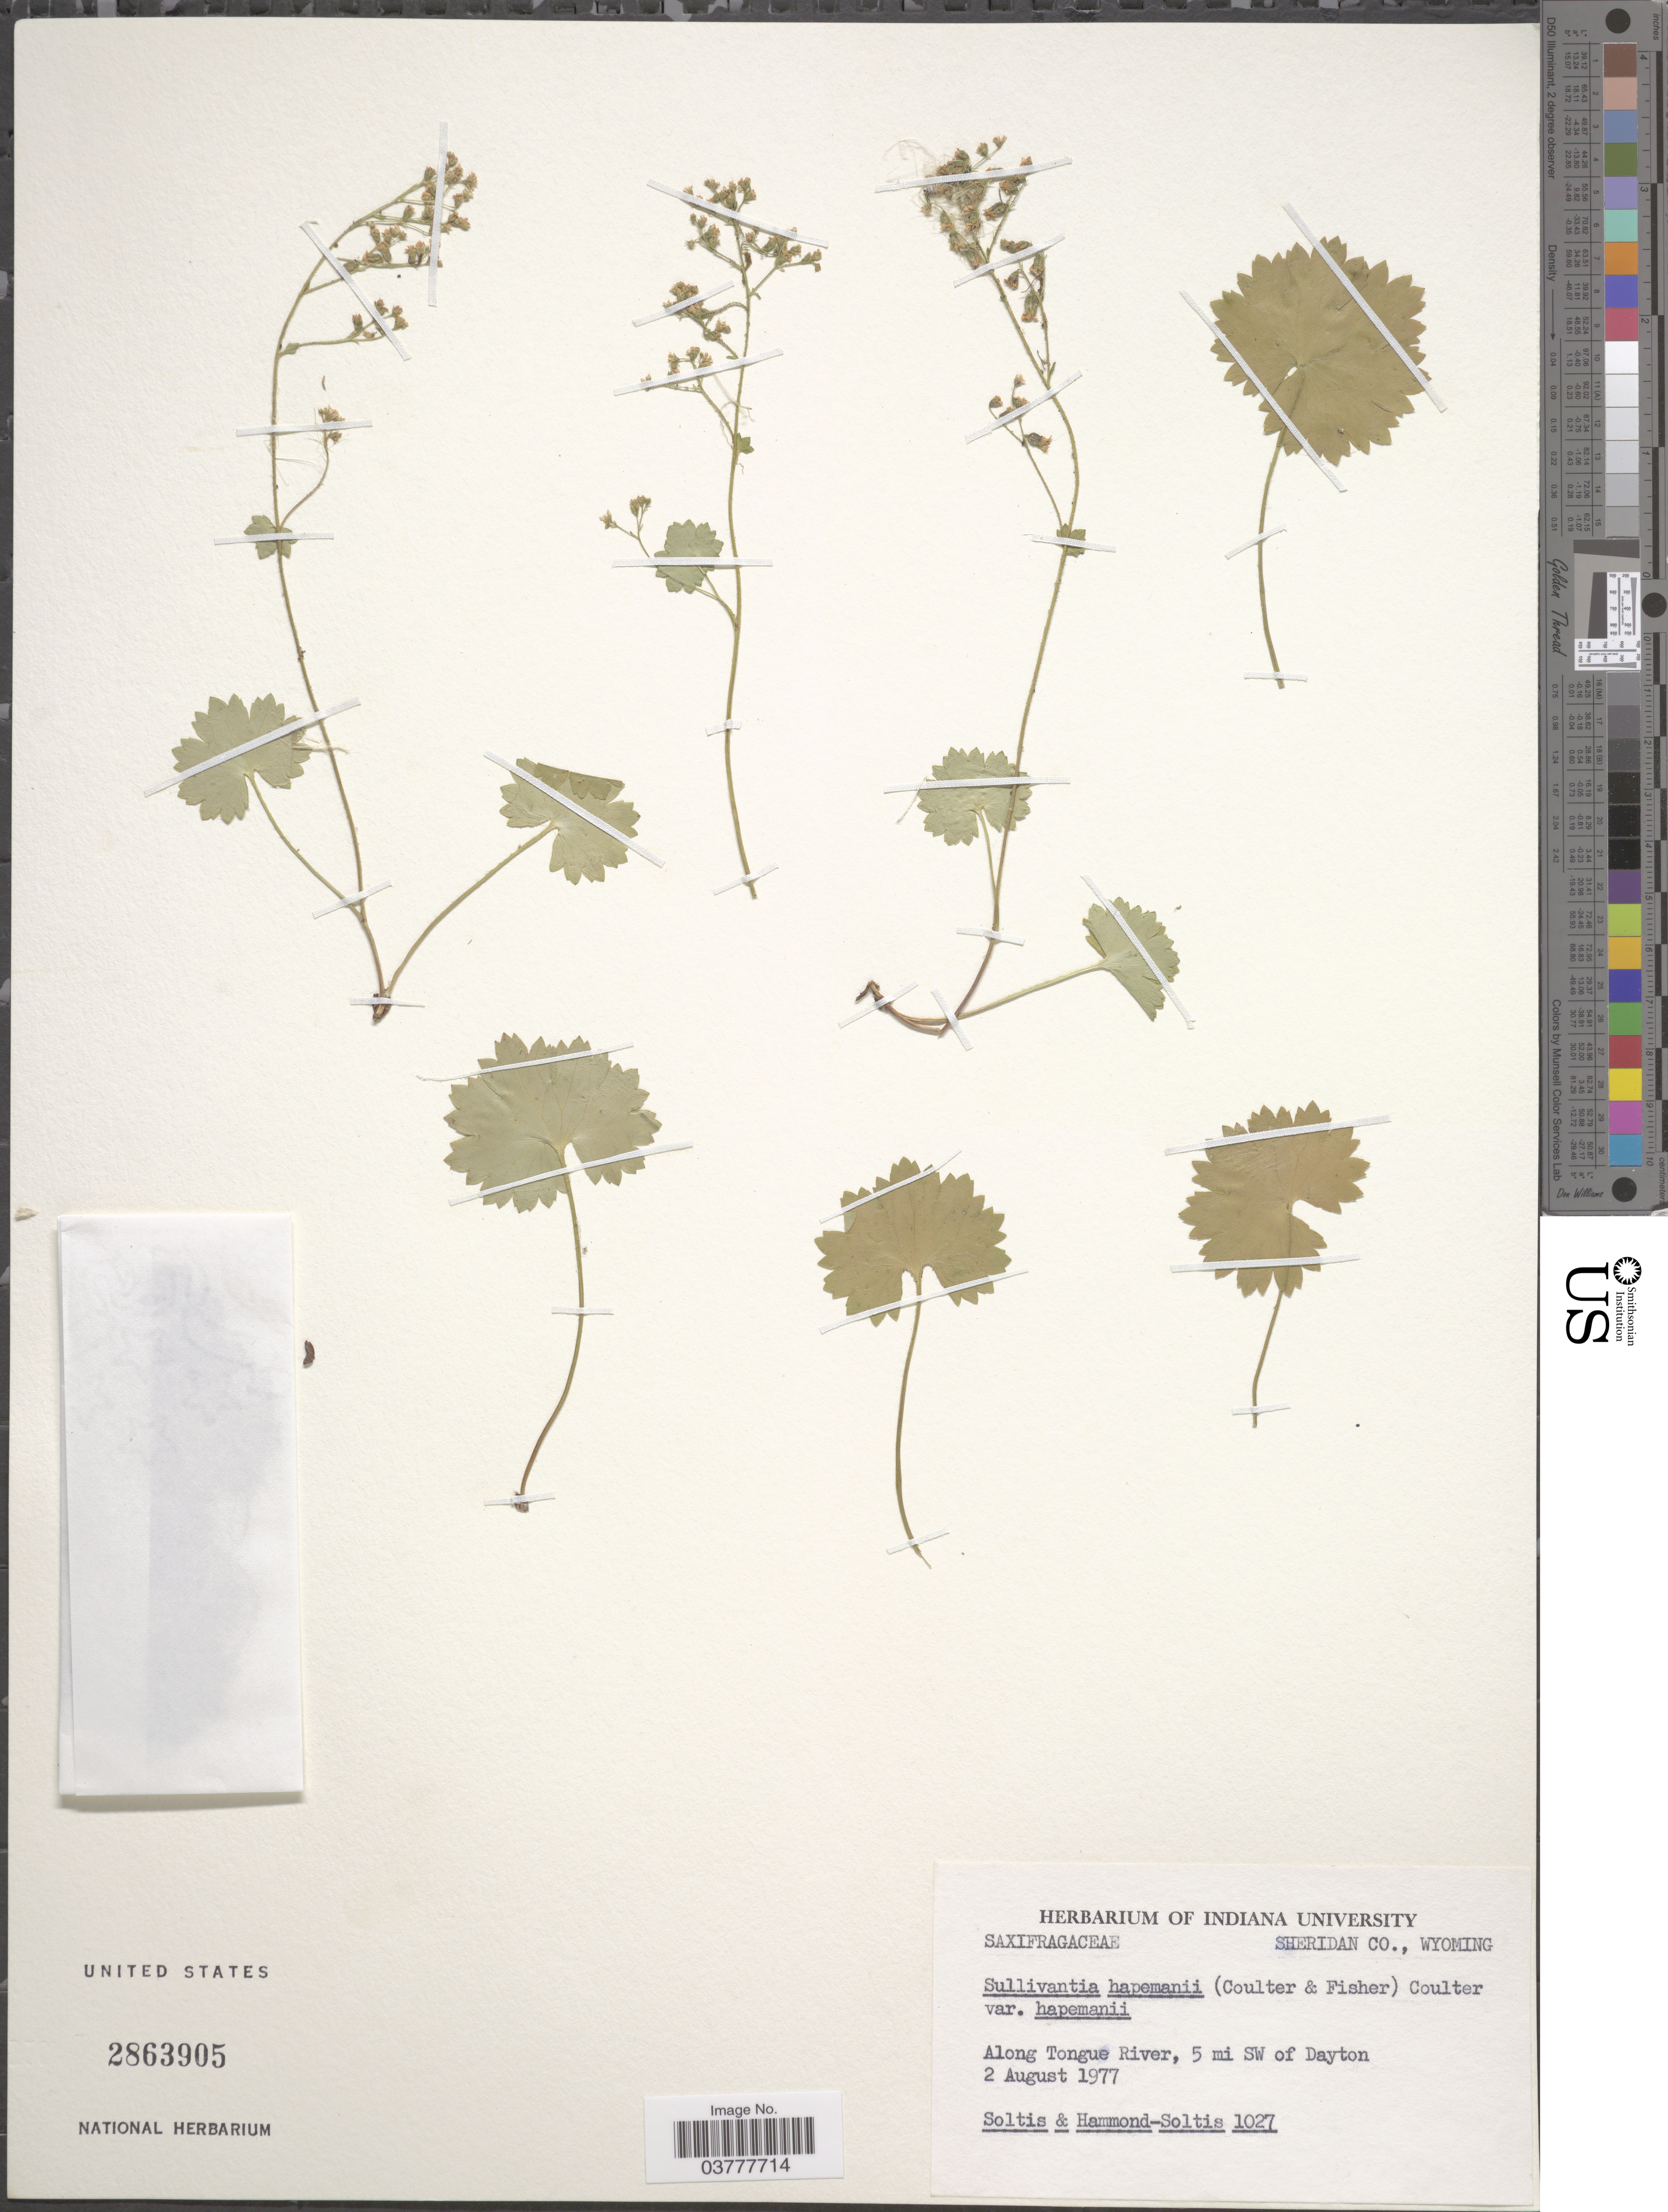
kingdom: Plantae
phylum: Tracheophyta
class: Magnoliopsida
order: Saxifragales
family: Saxifragaceae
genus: Sullivantia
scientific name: Sullivantia hapemanii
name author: (J.M. Coult. & Fisher) J.M. Coult.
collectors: -. Soltis & Hammond-Soltis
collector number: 1027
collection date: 1977-08-02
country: United States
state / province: Wyoming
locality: Sheridan Co., Along Tongue River, 5 mi SW of Dayton.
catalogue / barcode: US 2863905